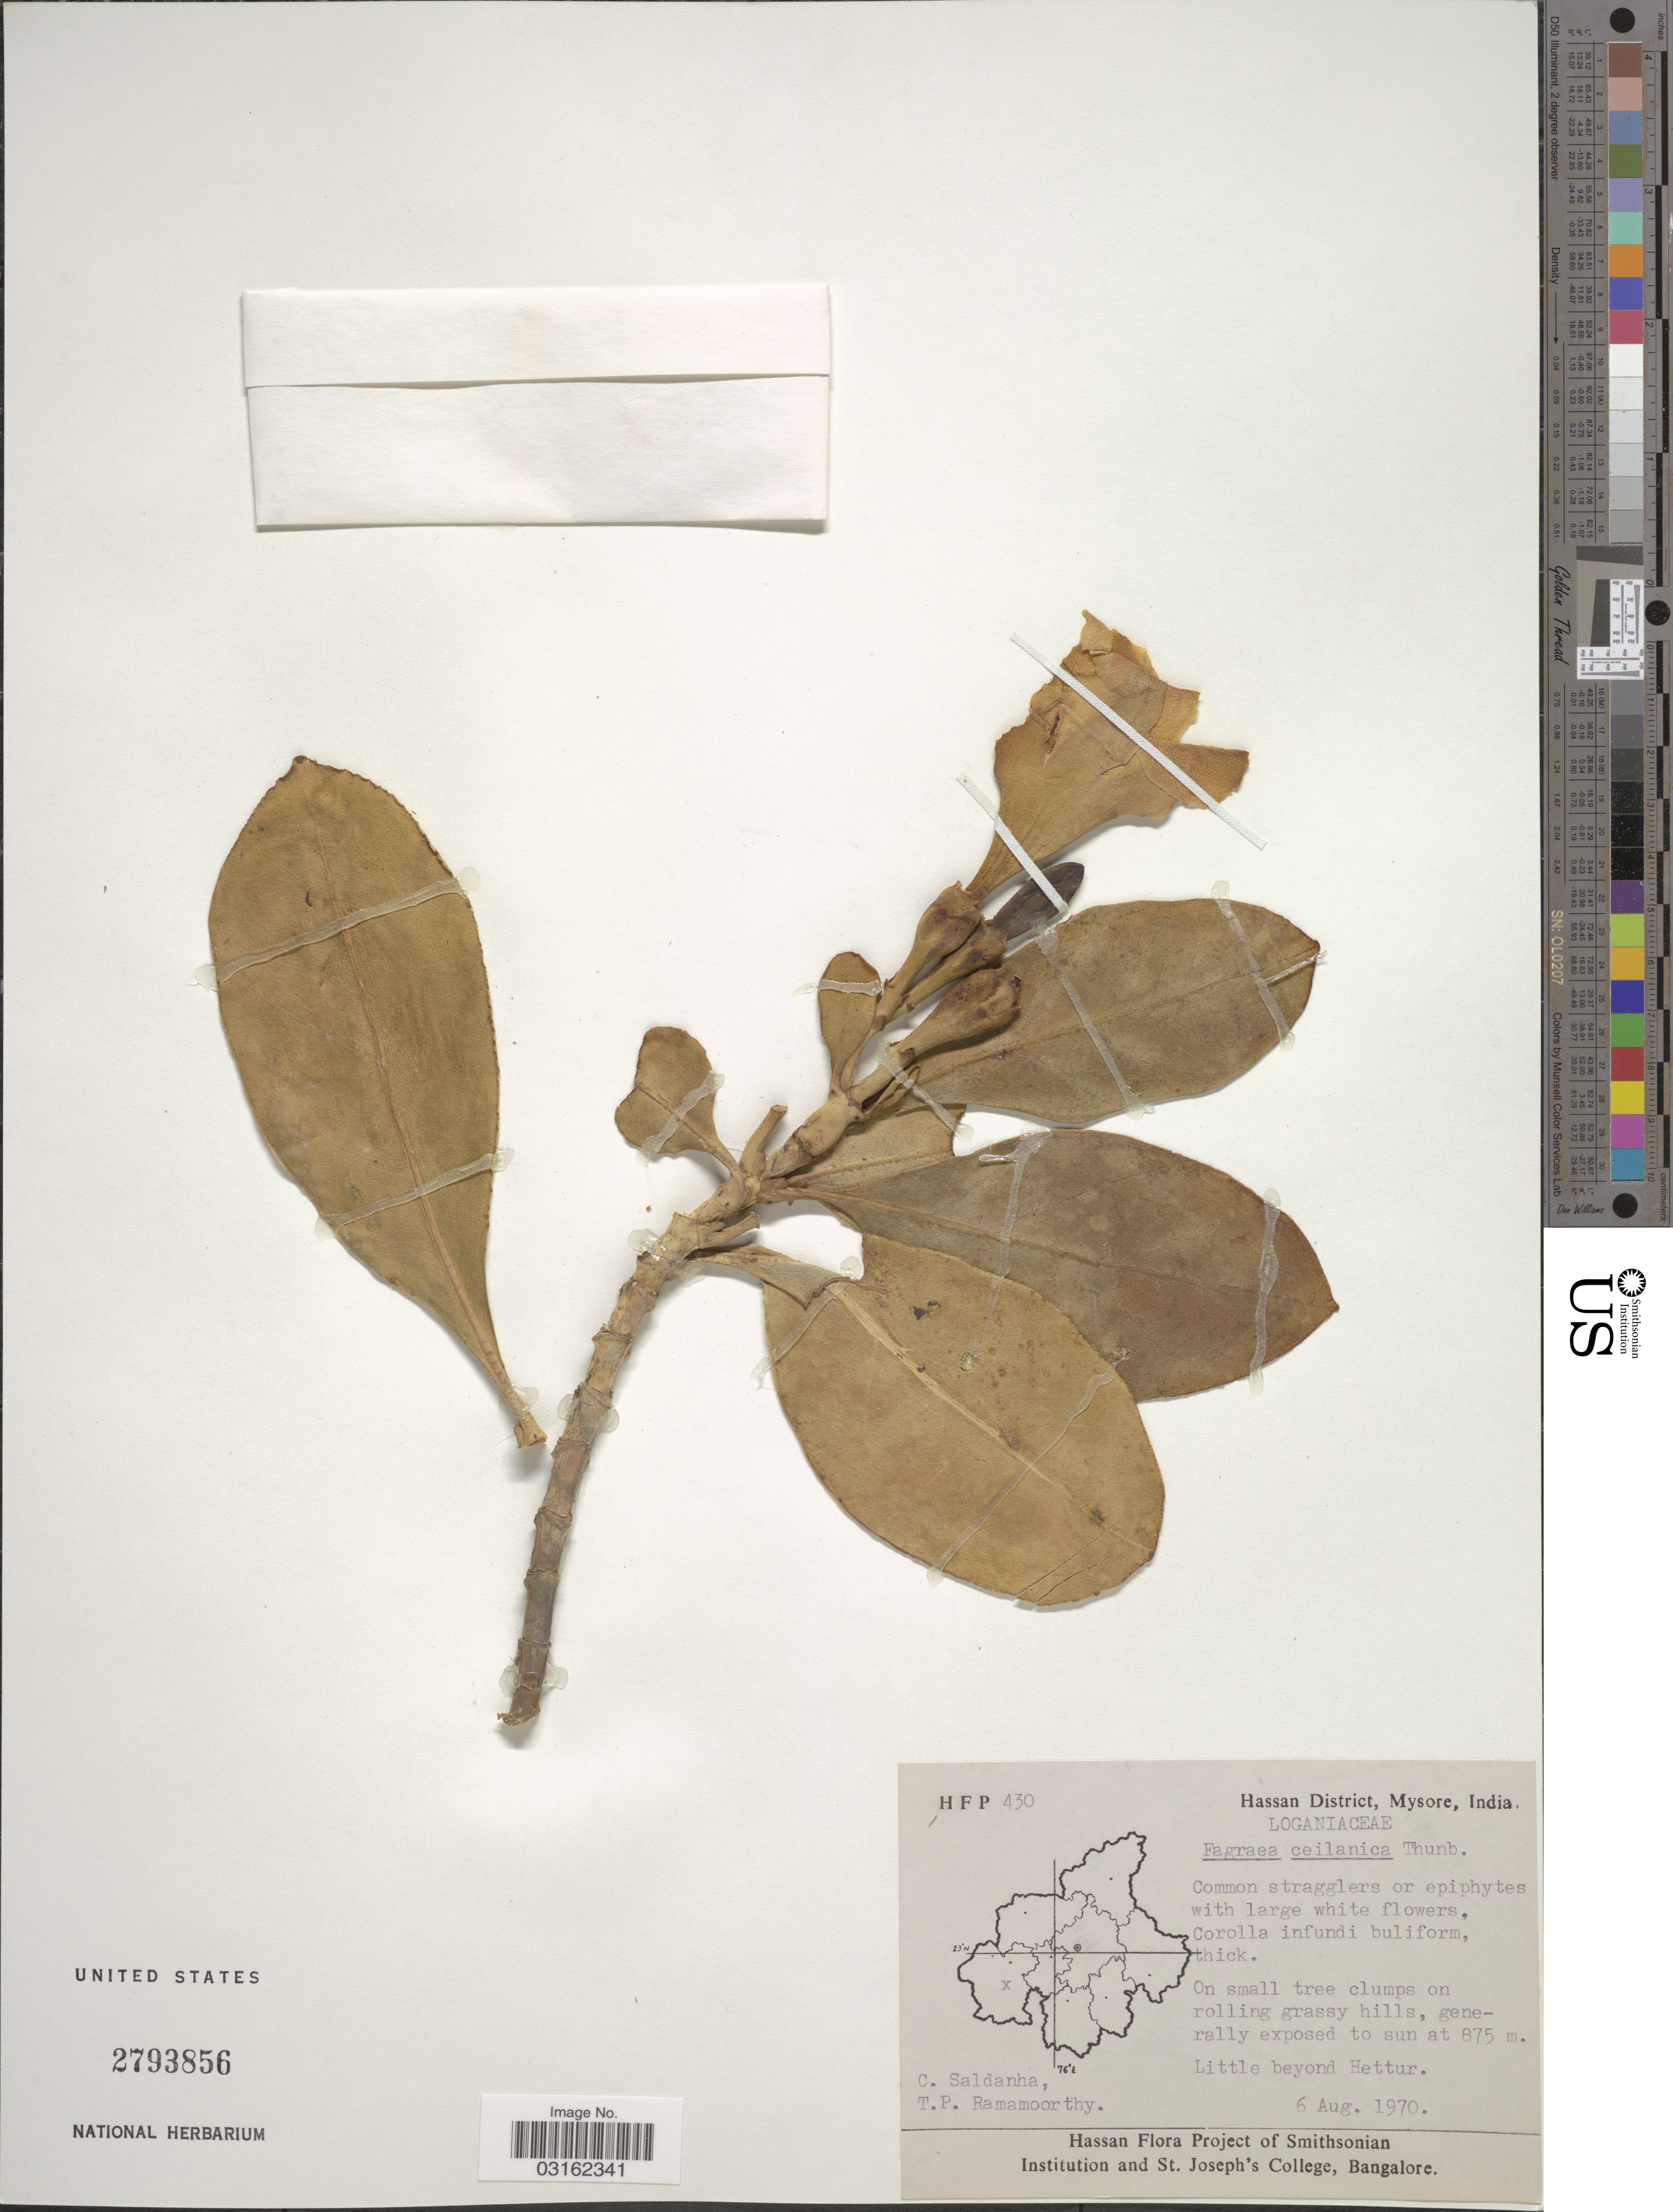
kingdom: Plantae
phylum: Tracheophyta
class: Magnoliopsida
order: Gentianales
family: Gentianaceae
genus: Fagraea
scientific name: Fagraea ceilanica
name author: Thunb.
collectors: C. Saldanha & T. P. Ramamoorthy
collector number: HFP430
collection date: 1970-08-06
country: India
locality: Hassan District, Mysore, Little beyond Hettur.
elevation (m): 875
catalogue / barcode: US 2793856